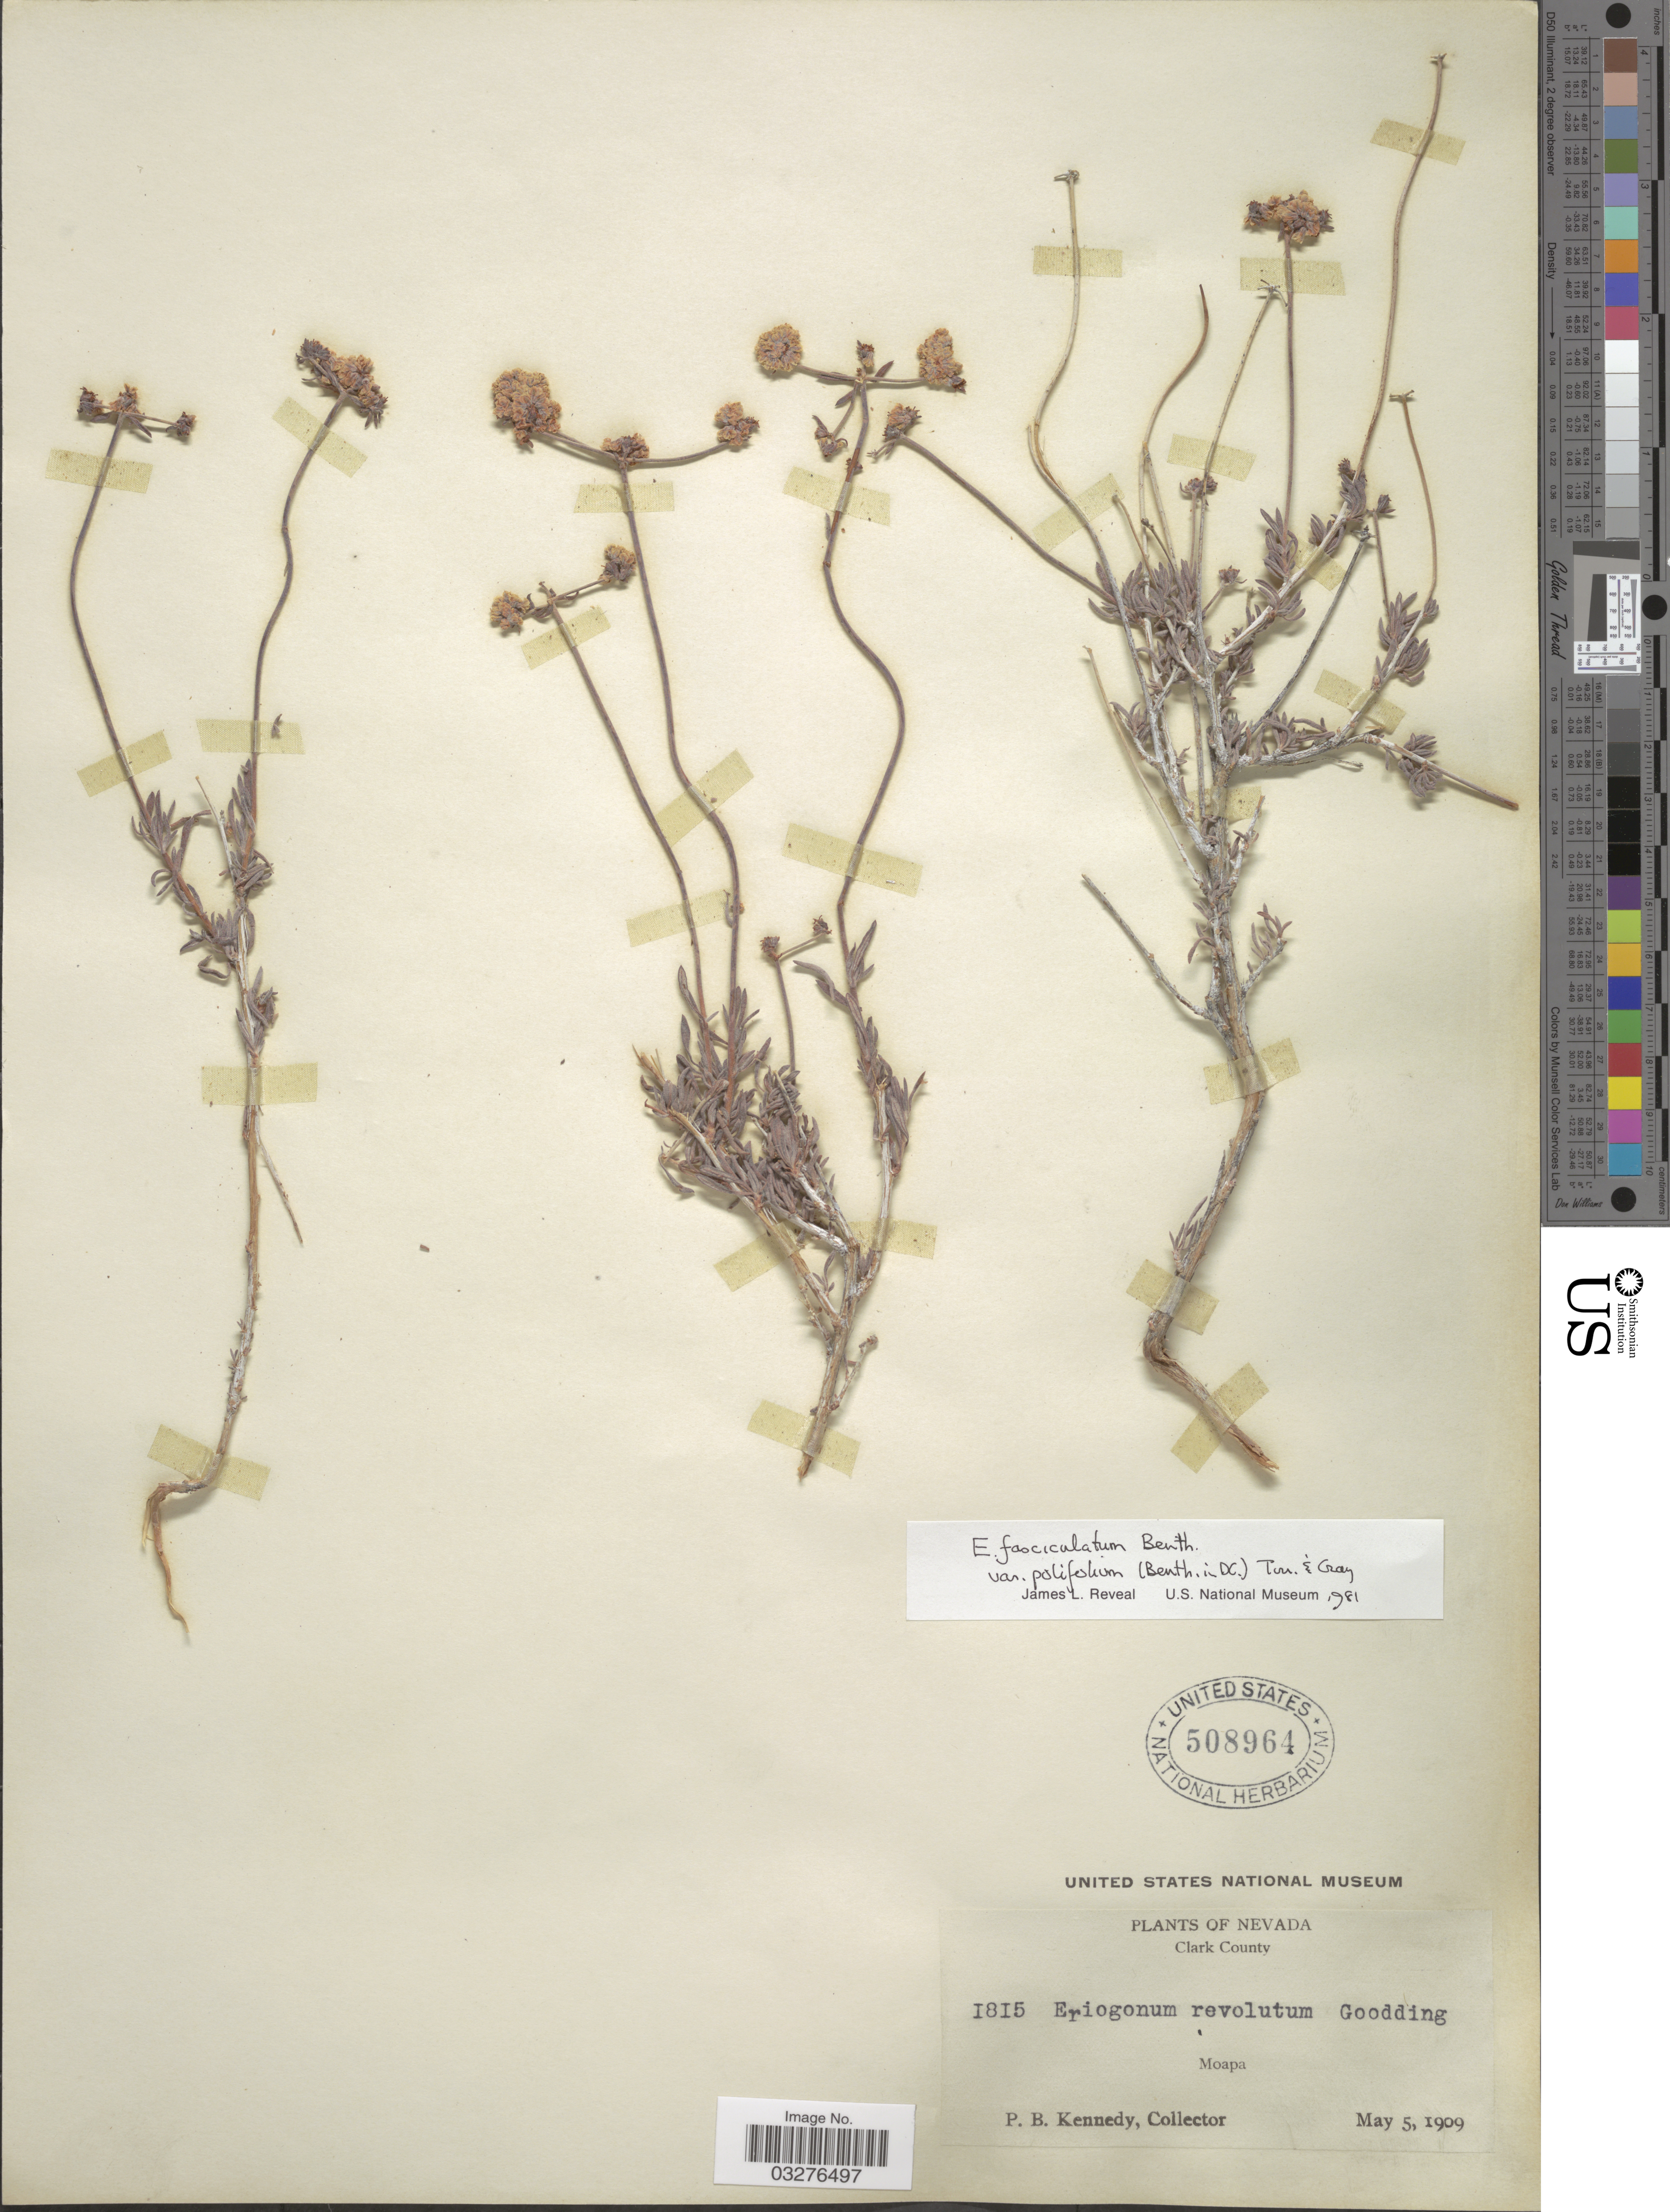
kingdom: Plantae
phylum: Tracheophyta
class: Magnoliopsida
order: Caryophyllales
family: Polygonaceae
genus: Eriogonum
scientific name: Eriogonum fasciculatum var. polifolium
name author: (Benth.) Torr. & A. Gray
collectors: P. B. Kennedy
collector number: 1815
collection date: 1909-05-05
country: United States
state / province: Nevada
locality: Clark County, Moapa.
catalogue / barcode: US 508964